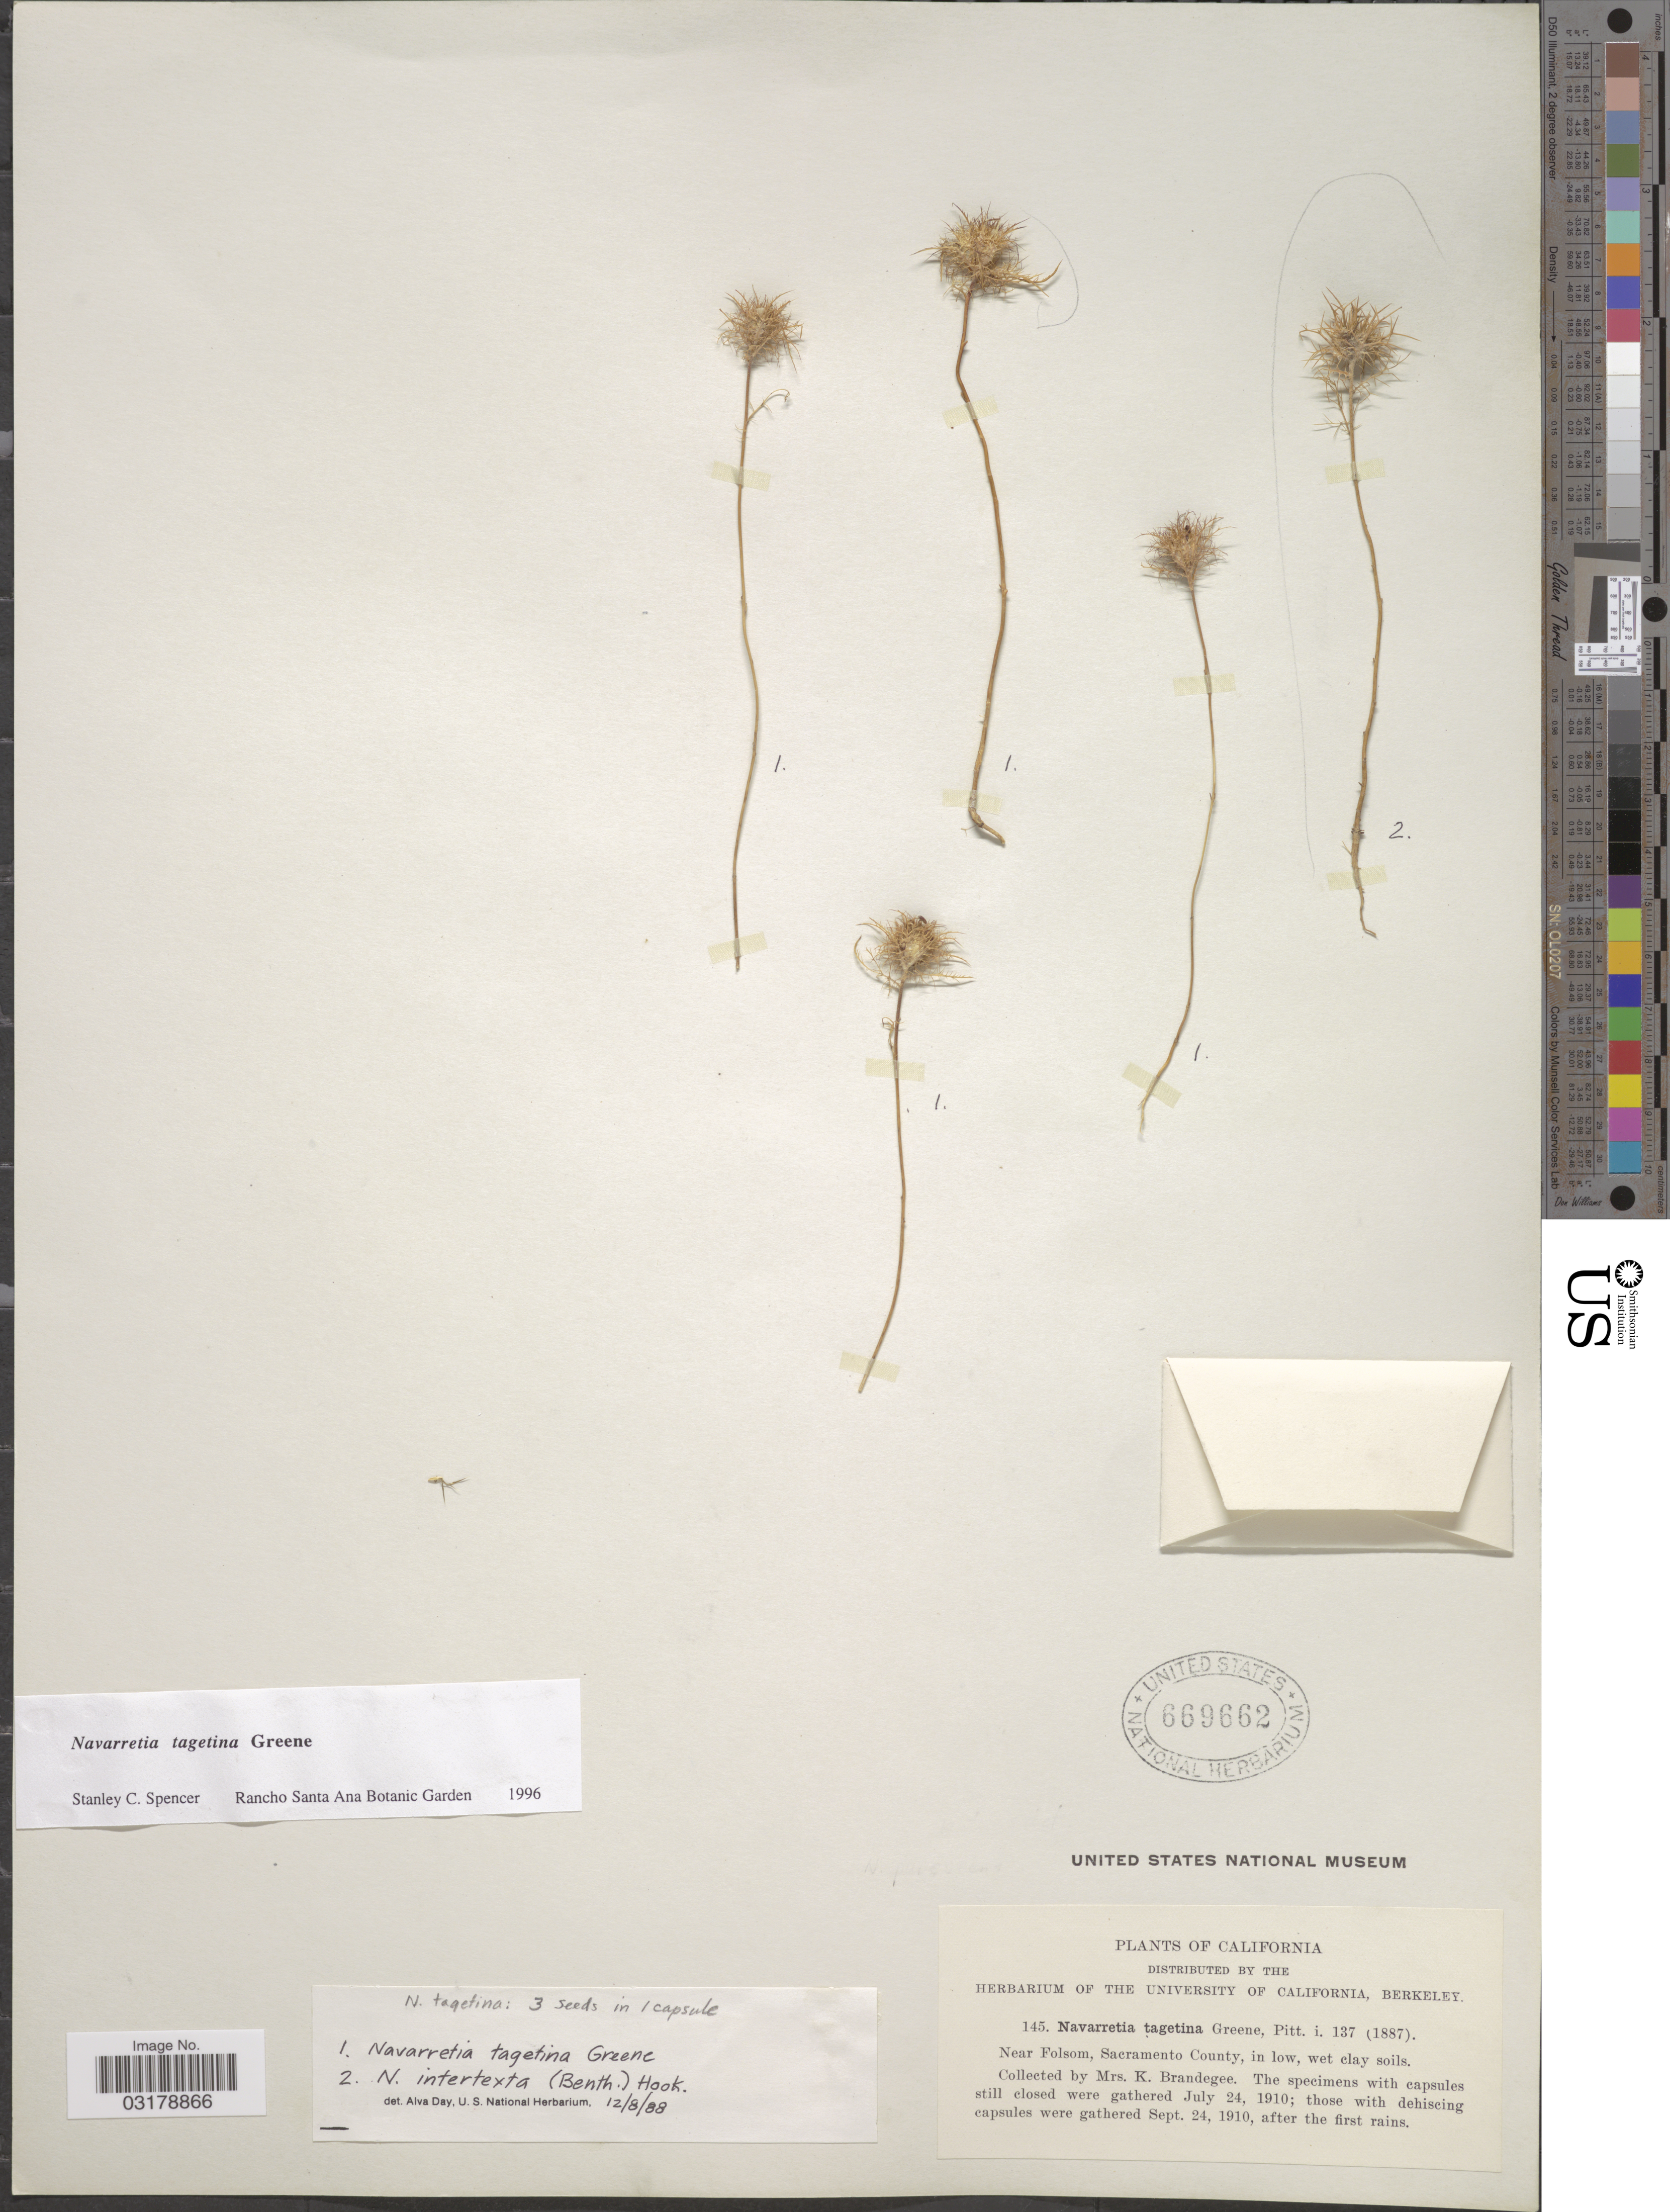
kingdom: Plantae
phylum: Tracheophyta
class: Magnoliopsida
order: Ericales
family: Polemoniaceae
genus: Navarretia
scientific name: Navarretia tagetina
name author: S.W. Greene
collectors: M. K. Brandegee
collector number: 145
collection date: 1910-07-24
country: United States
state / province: California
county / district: Sacramento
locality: Near Folsom, Sacramento County.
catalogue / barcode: US 669662